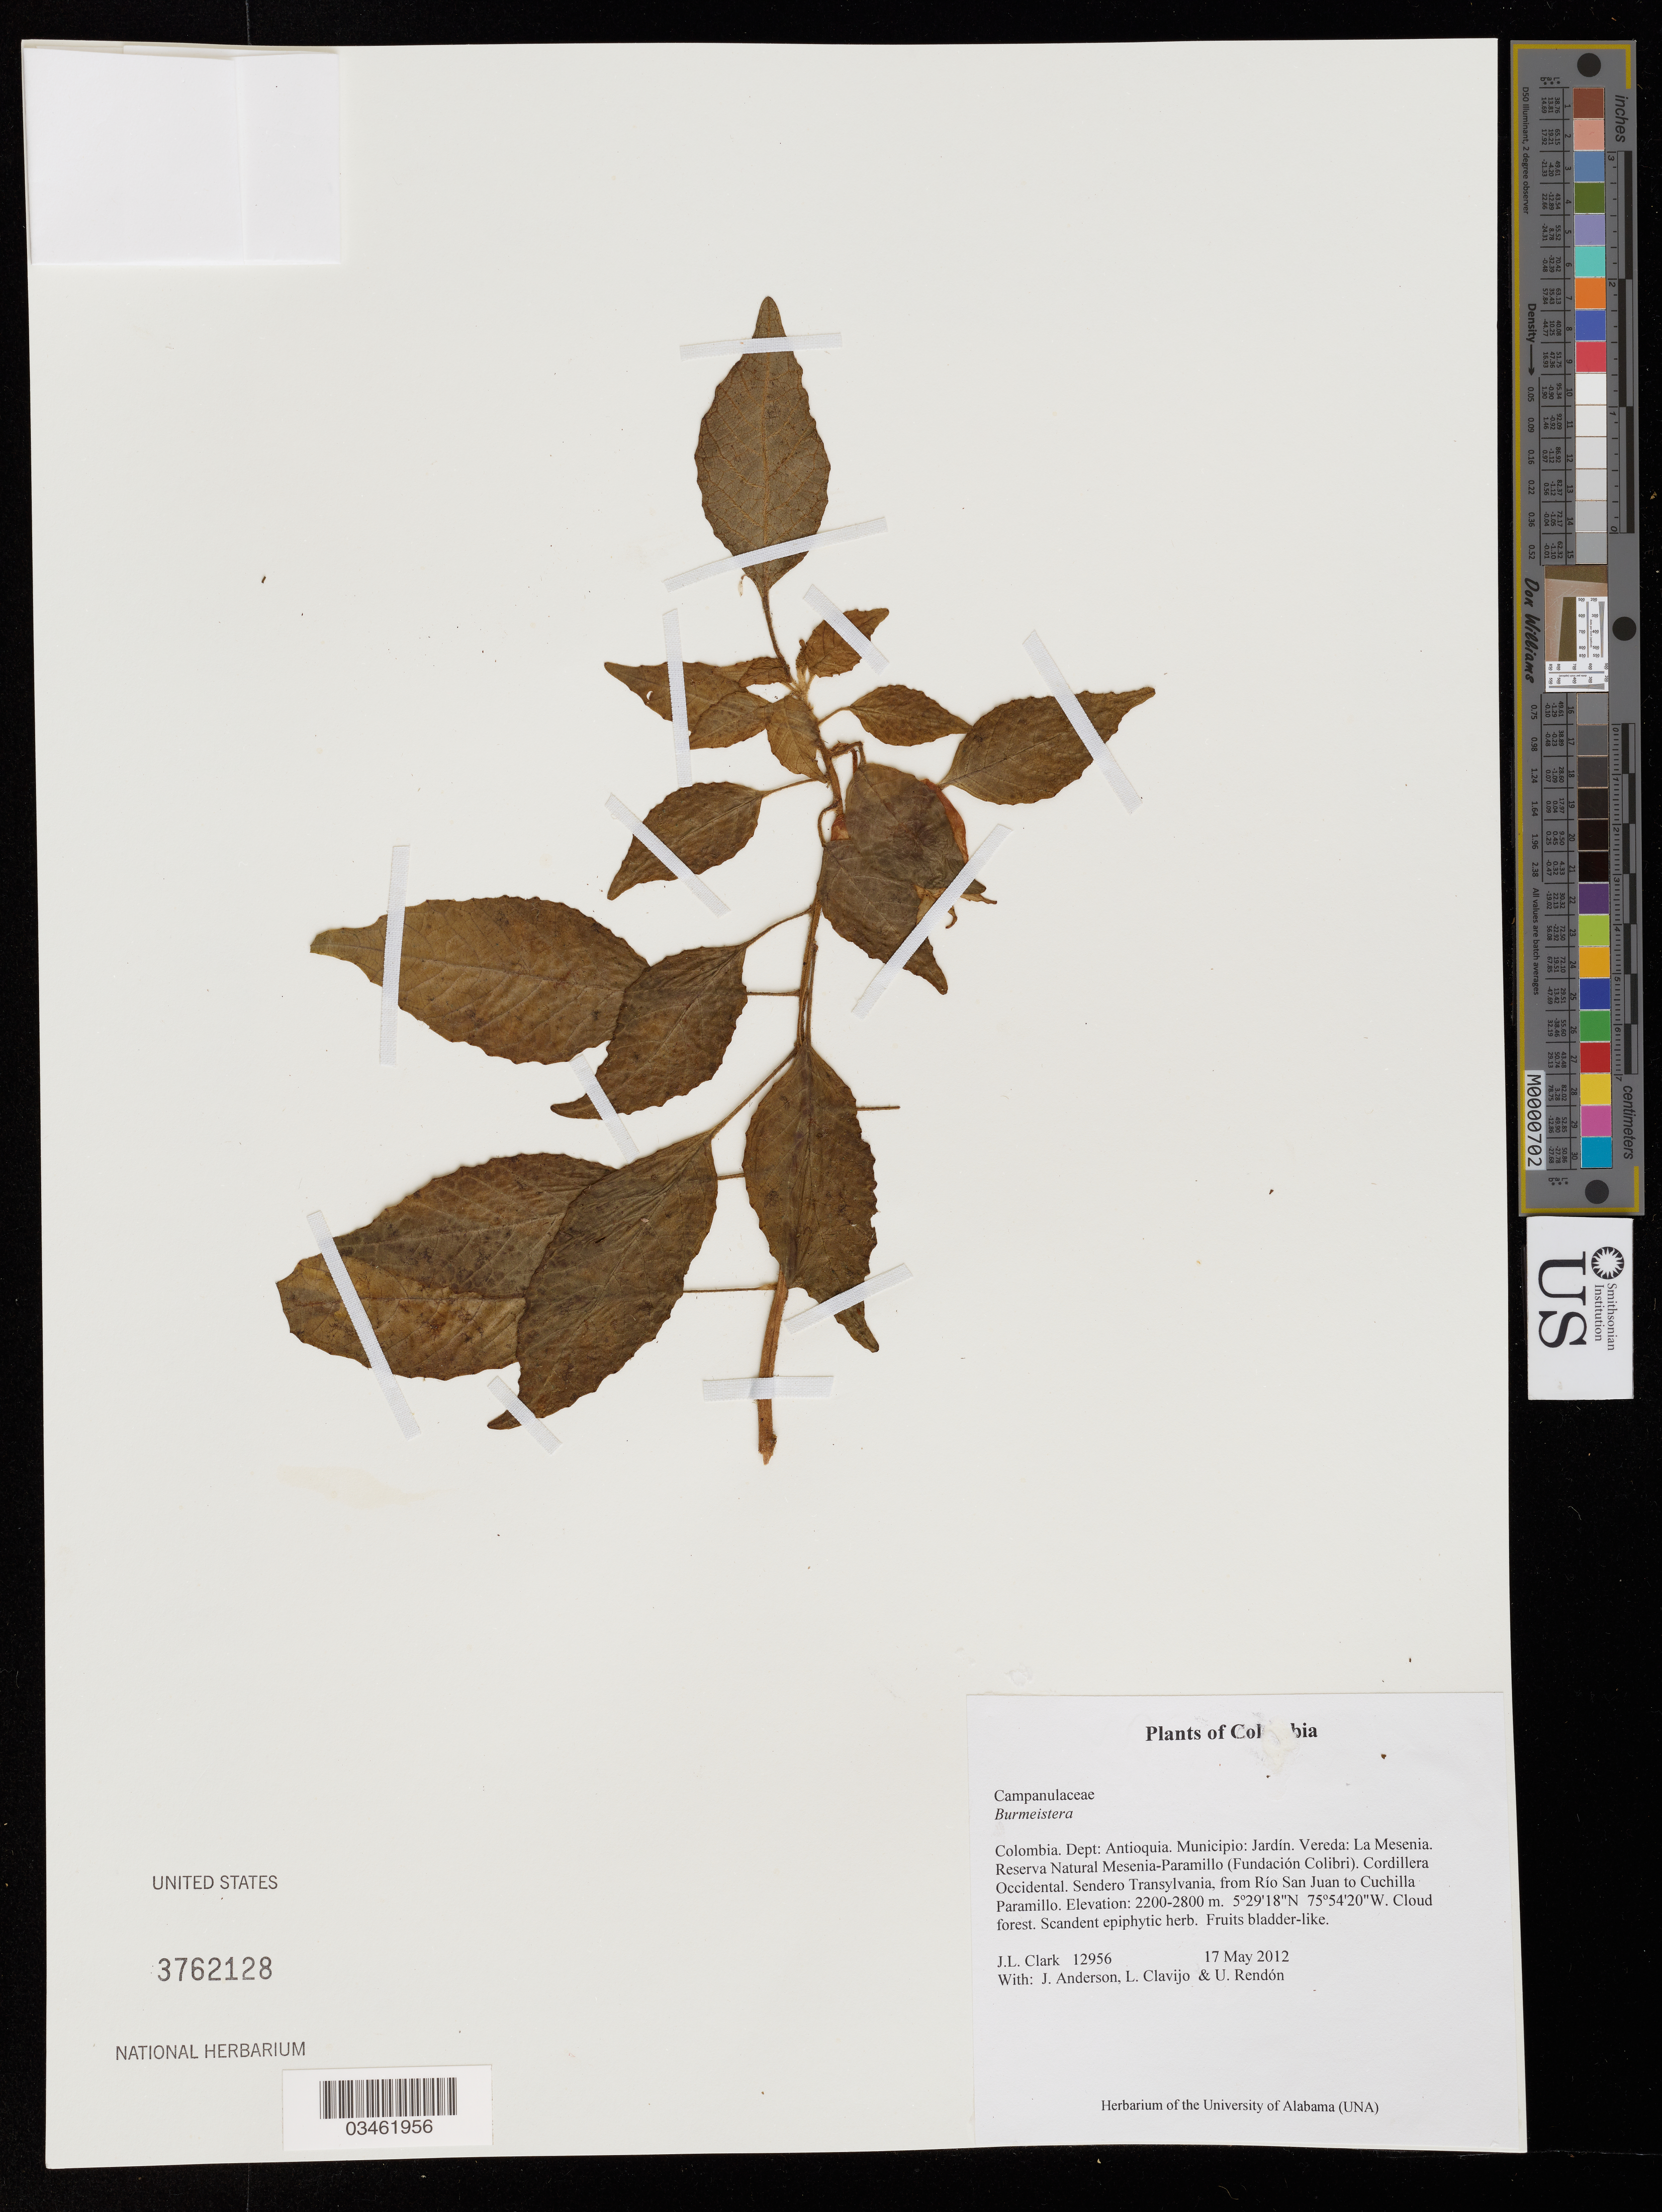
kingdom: Plantae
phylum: Tracheophyta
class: Magnoliopsida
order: Asterales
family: Campanulaceae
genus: Burmeistera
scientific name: Burmeistera sp.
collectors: J. L. Clark, J. Anderson, L. Clavijo & U. Rendón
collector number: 12956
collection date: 2012-05-17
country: Colombia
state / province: Antioquia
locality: Dept: Antioquia. Municipio: Jardín. Vereda: La Mesenia. Reserva Natural Mesenia-Paramillo (Fundación Colibri). Cordillera Occidental. Sendero Transylvania, from Río San Juan to Cuchilla Paramillo.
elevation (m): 2200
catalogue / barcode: US 3762128